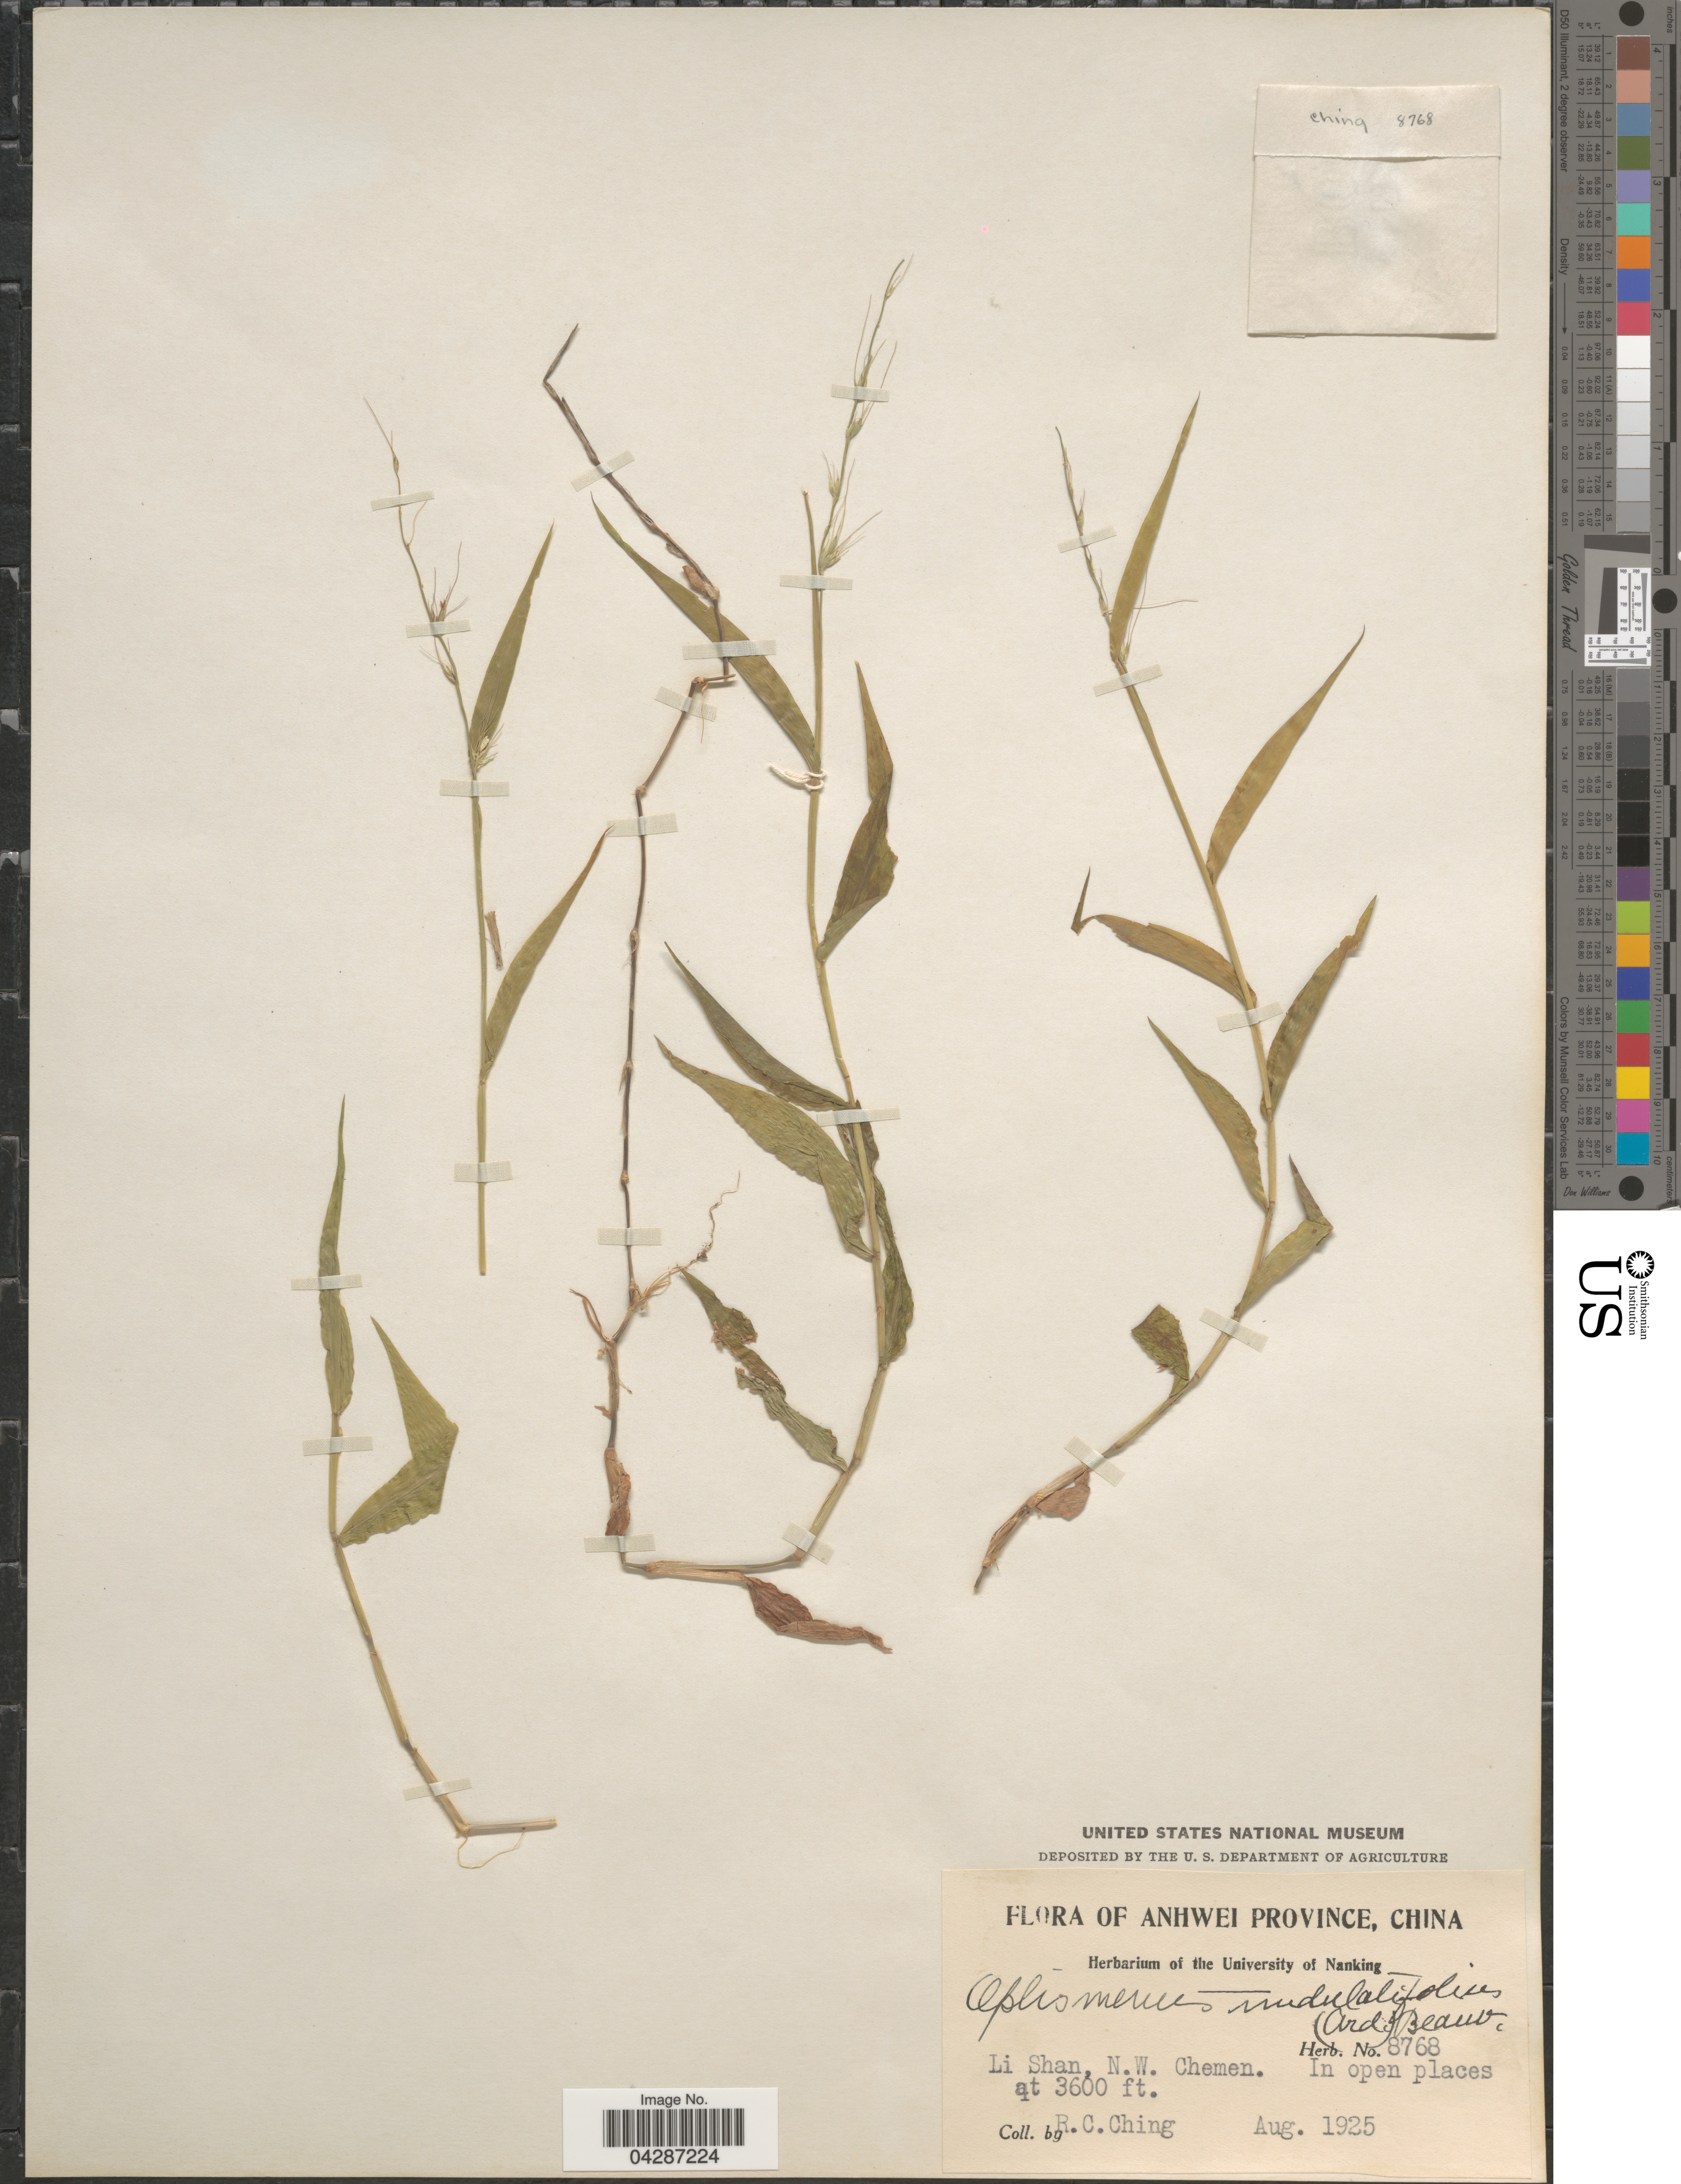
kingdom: Plantae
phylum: Tracheophyta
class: Liliopsida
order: Poales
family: Poaceae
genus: Oplismenus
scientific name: Oplismenus undulatifolius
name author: (Ard.) P. Beauv.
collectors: R. C. Ching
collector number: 8768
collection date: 1925-08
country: China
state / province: Anhui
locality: Anhwei Province. Li Shan, N.W. Chemen. In open places.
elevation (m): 1097